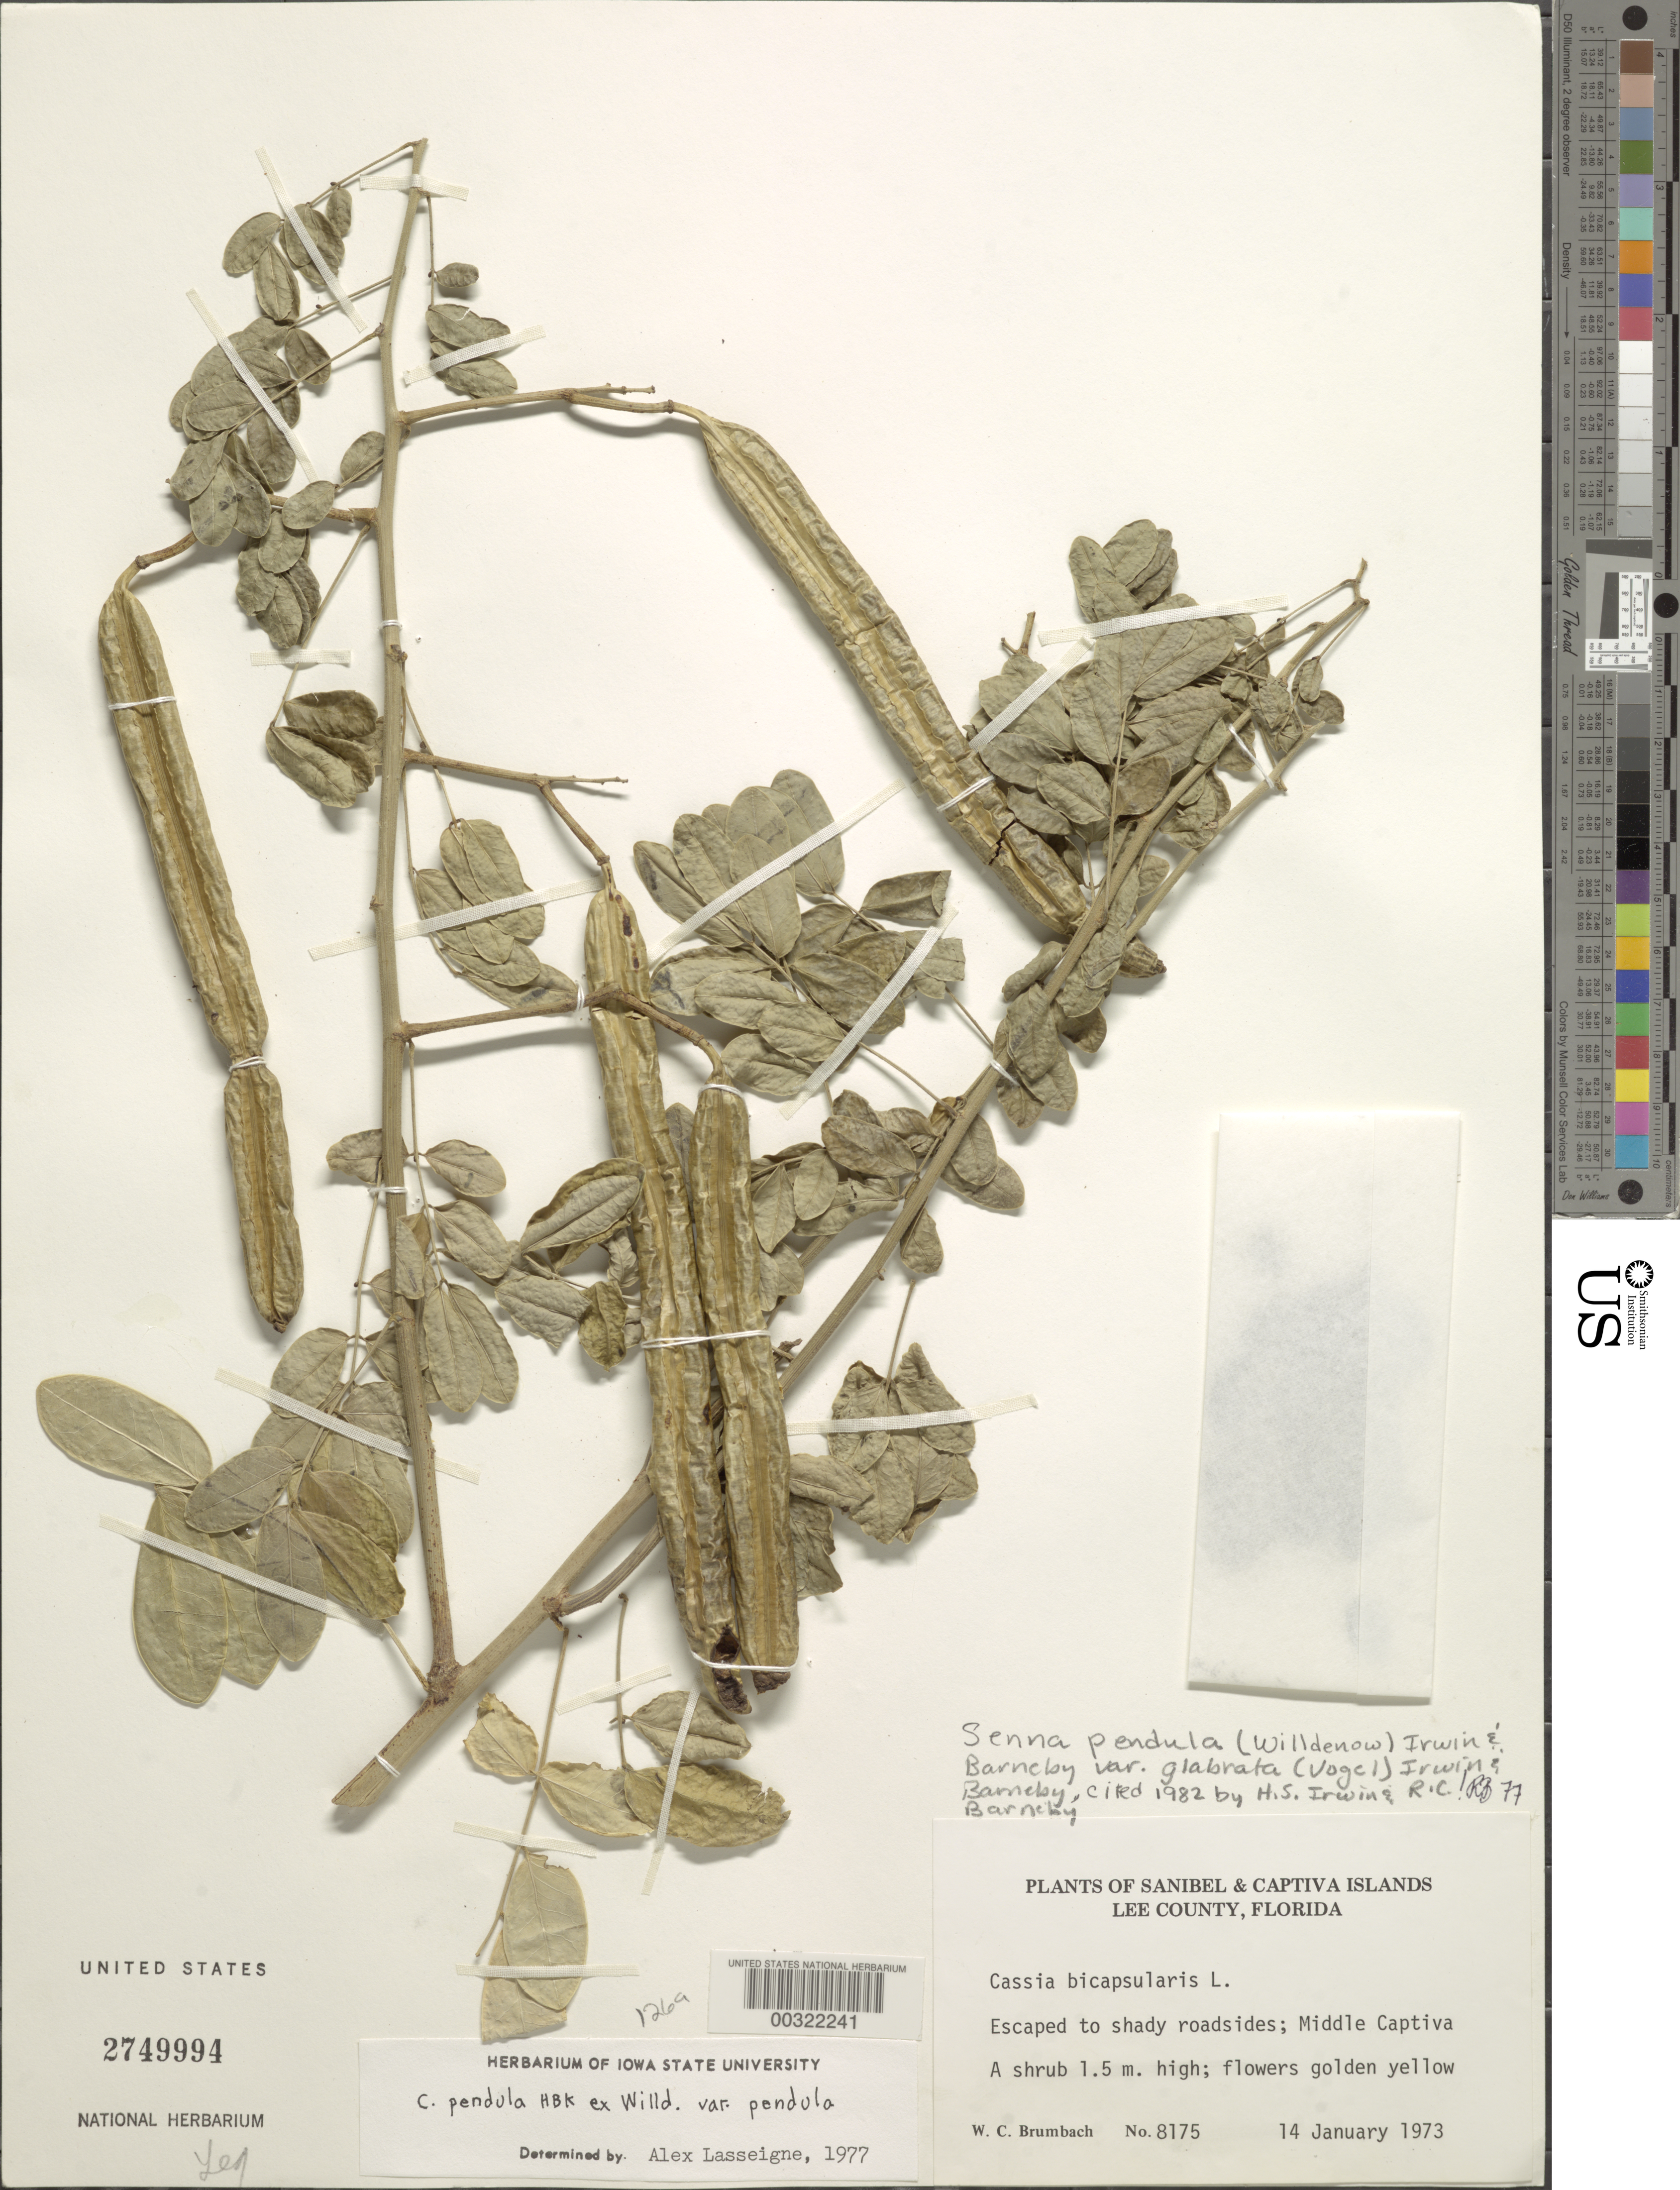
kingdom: Plantae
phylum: Tracheophyta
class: Magnoliopsida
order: Fabales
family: Fabaceae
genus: Senna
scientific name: Senna pendula var. ovalifolia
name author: H.S. Irwin & Barneby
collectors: W. C. Brumbach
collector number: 8175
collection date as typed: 14 Jan 1973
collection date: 1973-01-14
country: United States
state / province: Florida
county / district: Lee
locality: Middle captiva island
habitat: Shady roadsides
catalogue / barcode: US 2749994